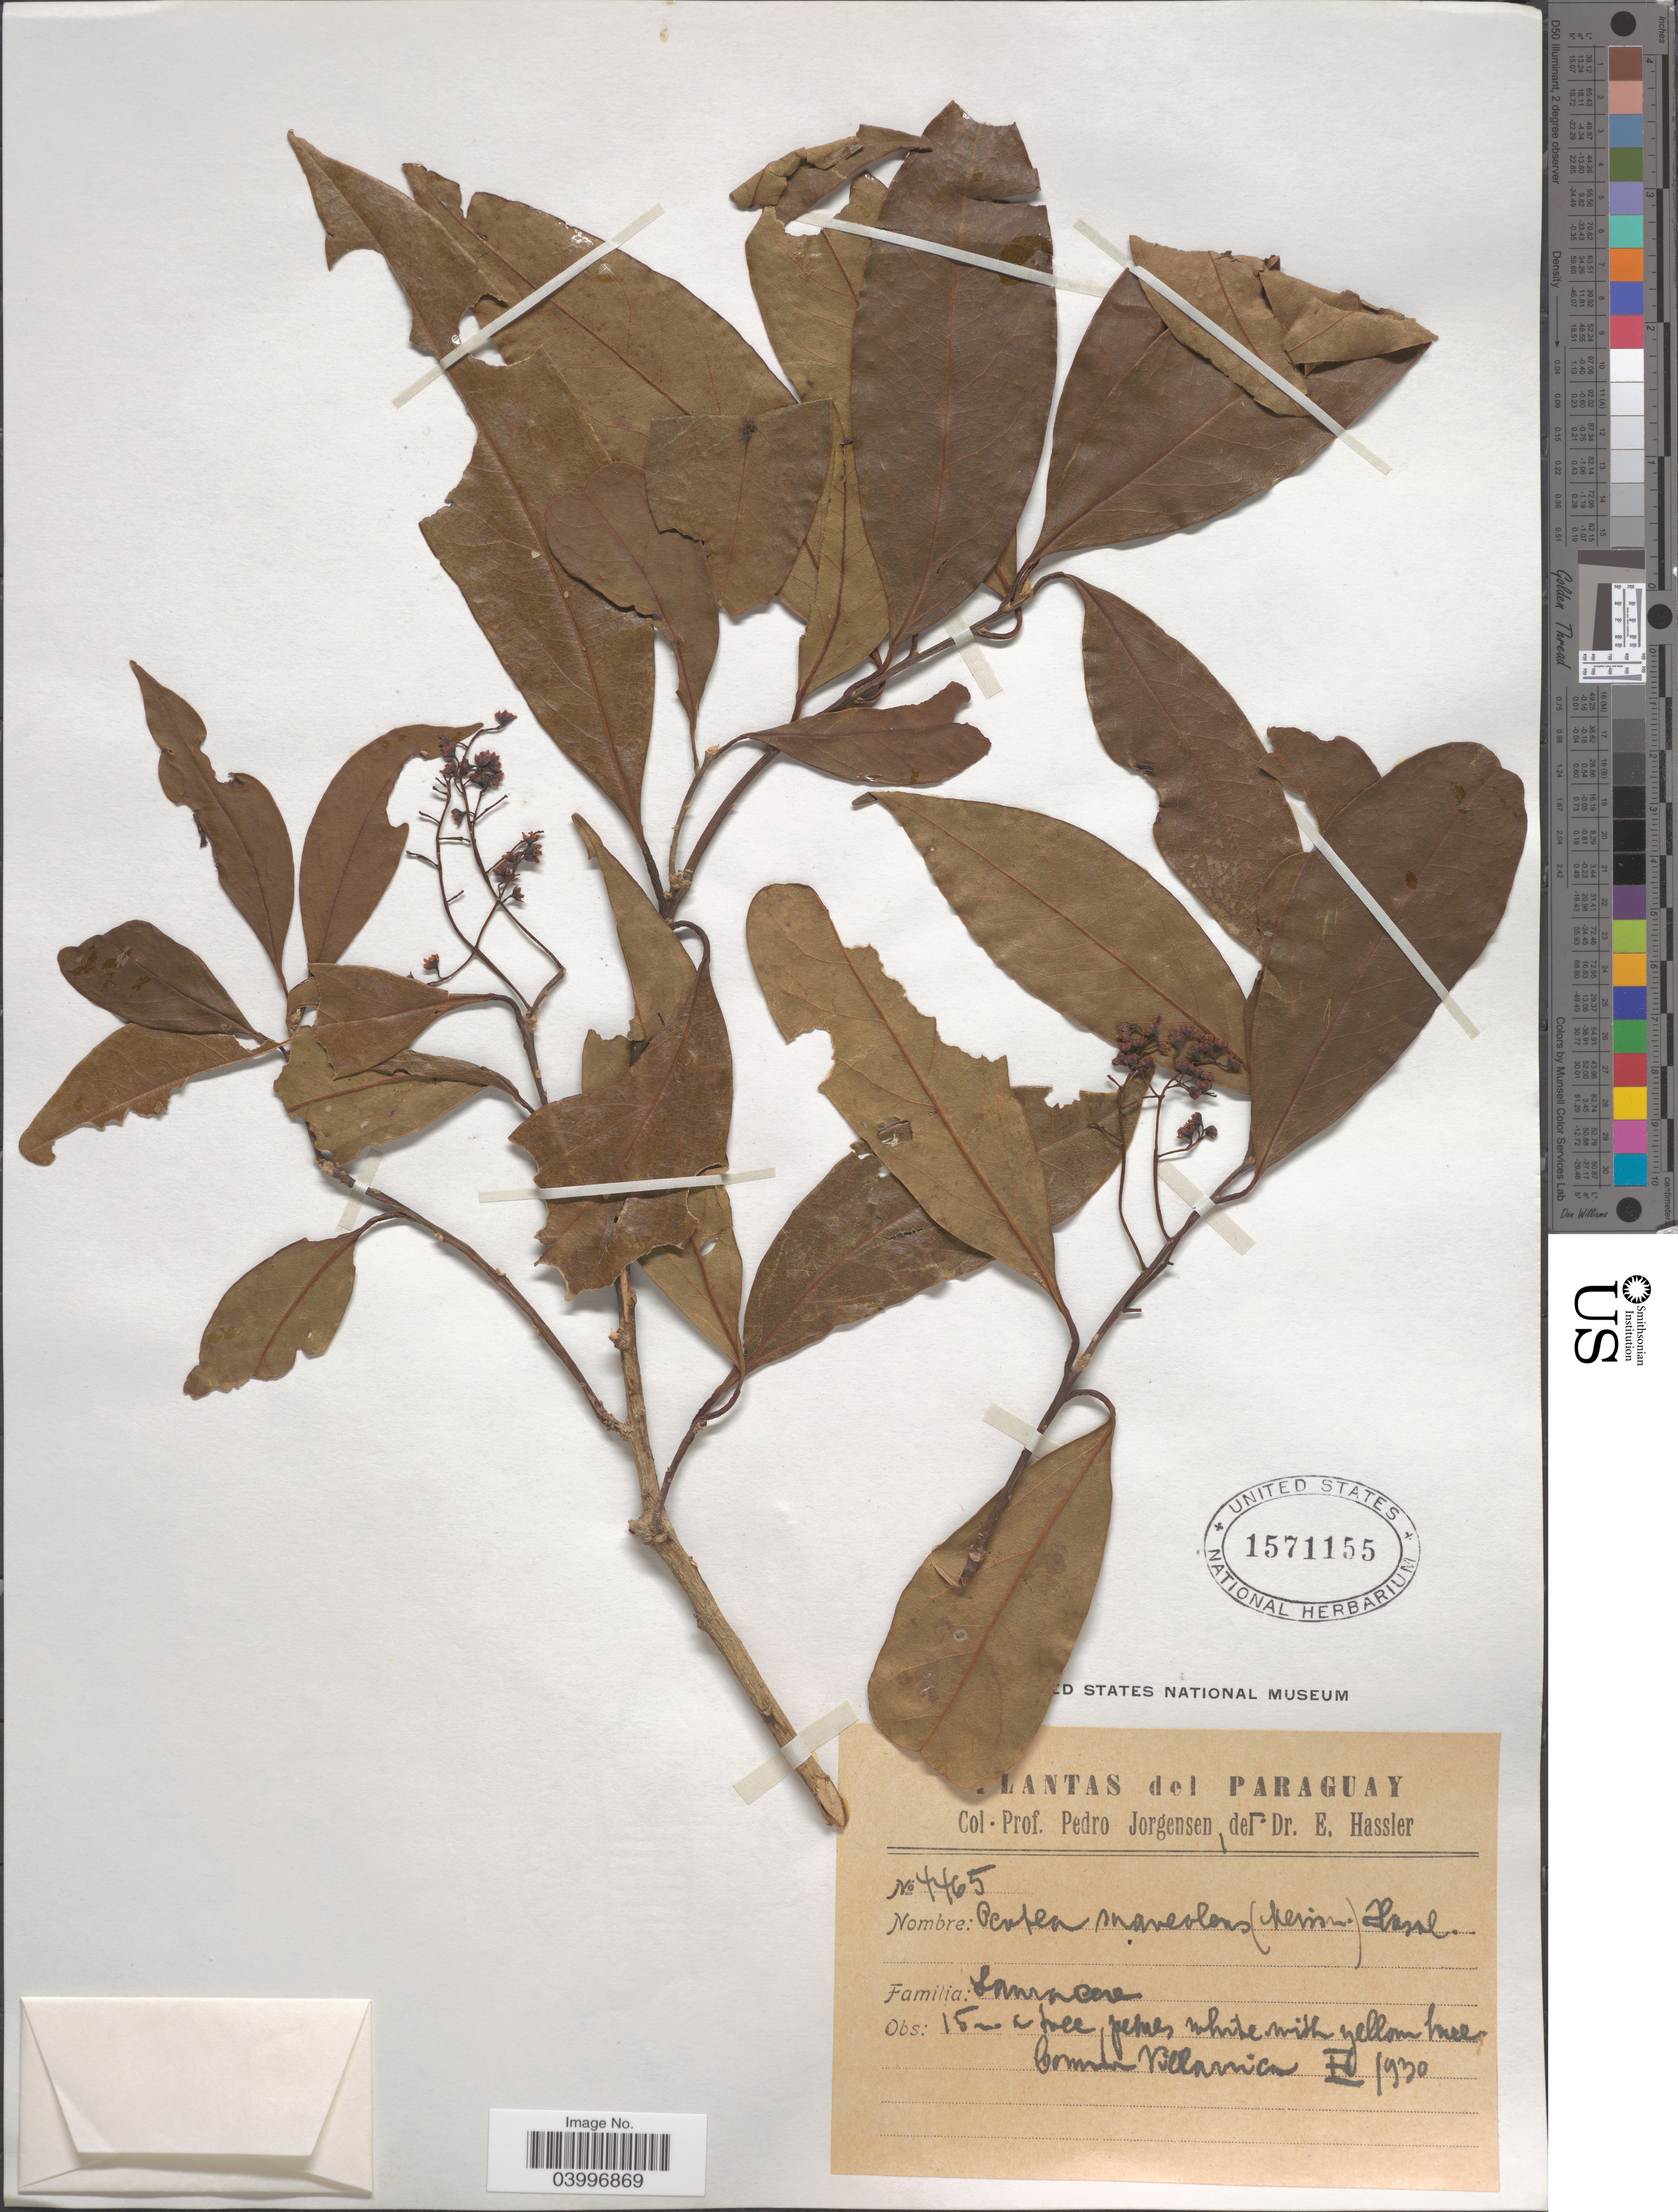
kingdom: Plantae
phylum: Tracheophyta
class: Magnoliopsida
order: Laurales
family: Lauraceae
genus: Ocotea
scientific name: Ocotea suaveolens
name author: (Meisn.) Benth. & Hook. f. ex Hieron.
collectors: P. Jörgensen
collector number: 4465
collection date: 1930-11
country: Paraguay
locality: Common Villarrica.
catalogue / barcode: US 1571155